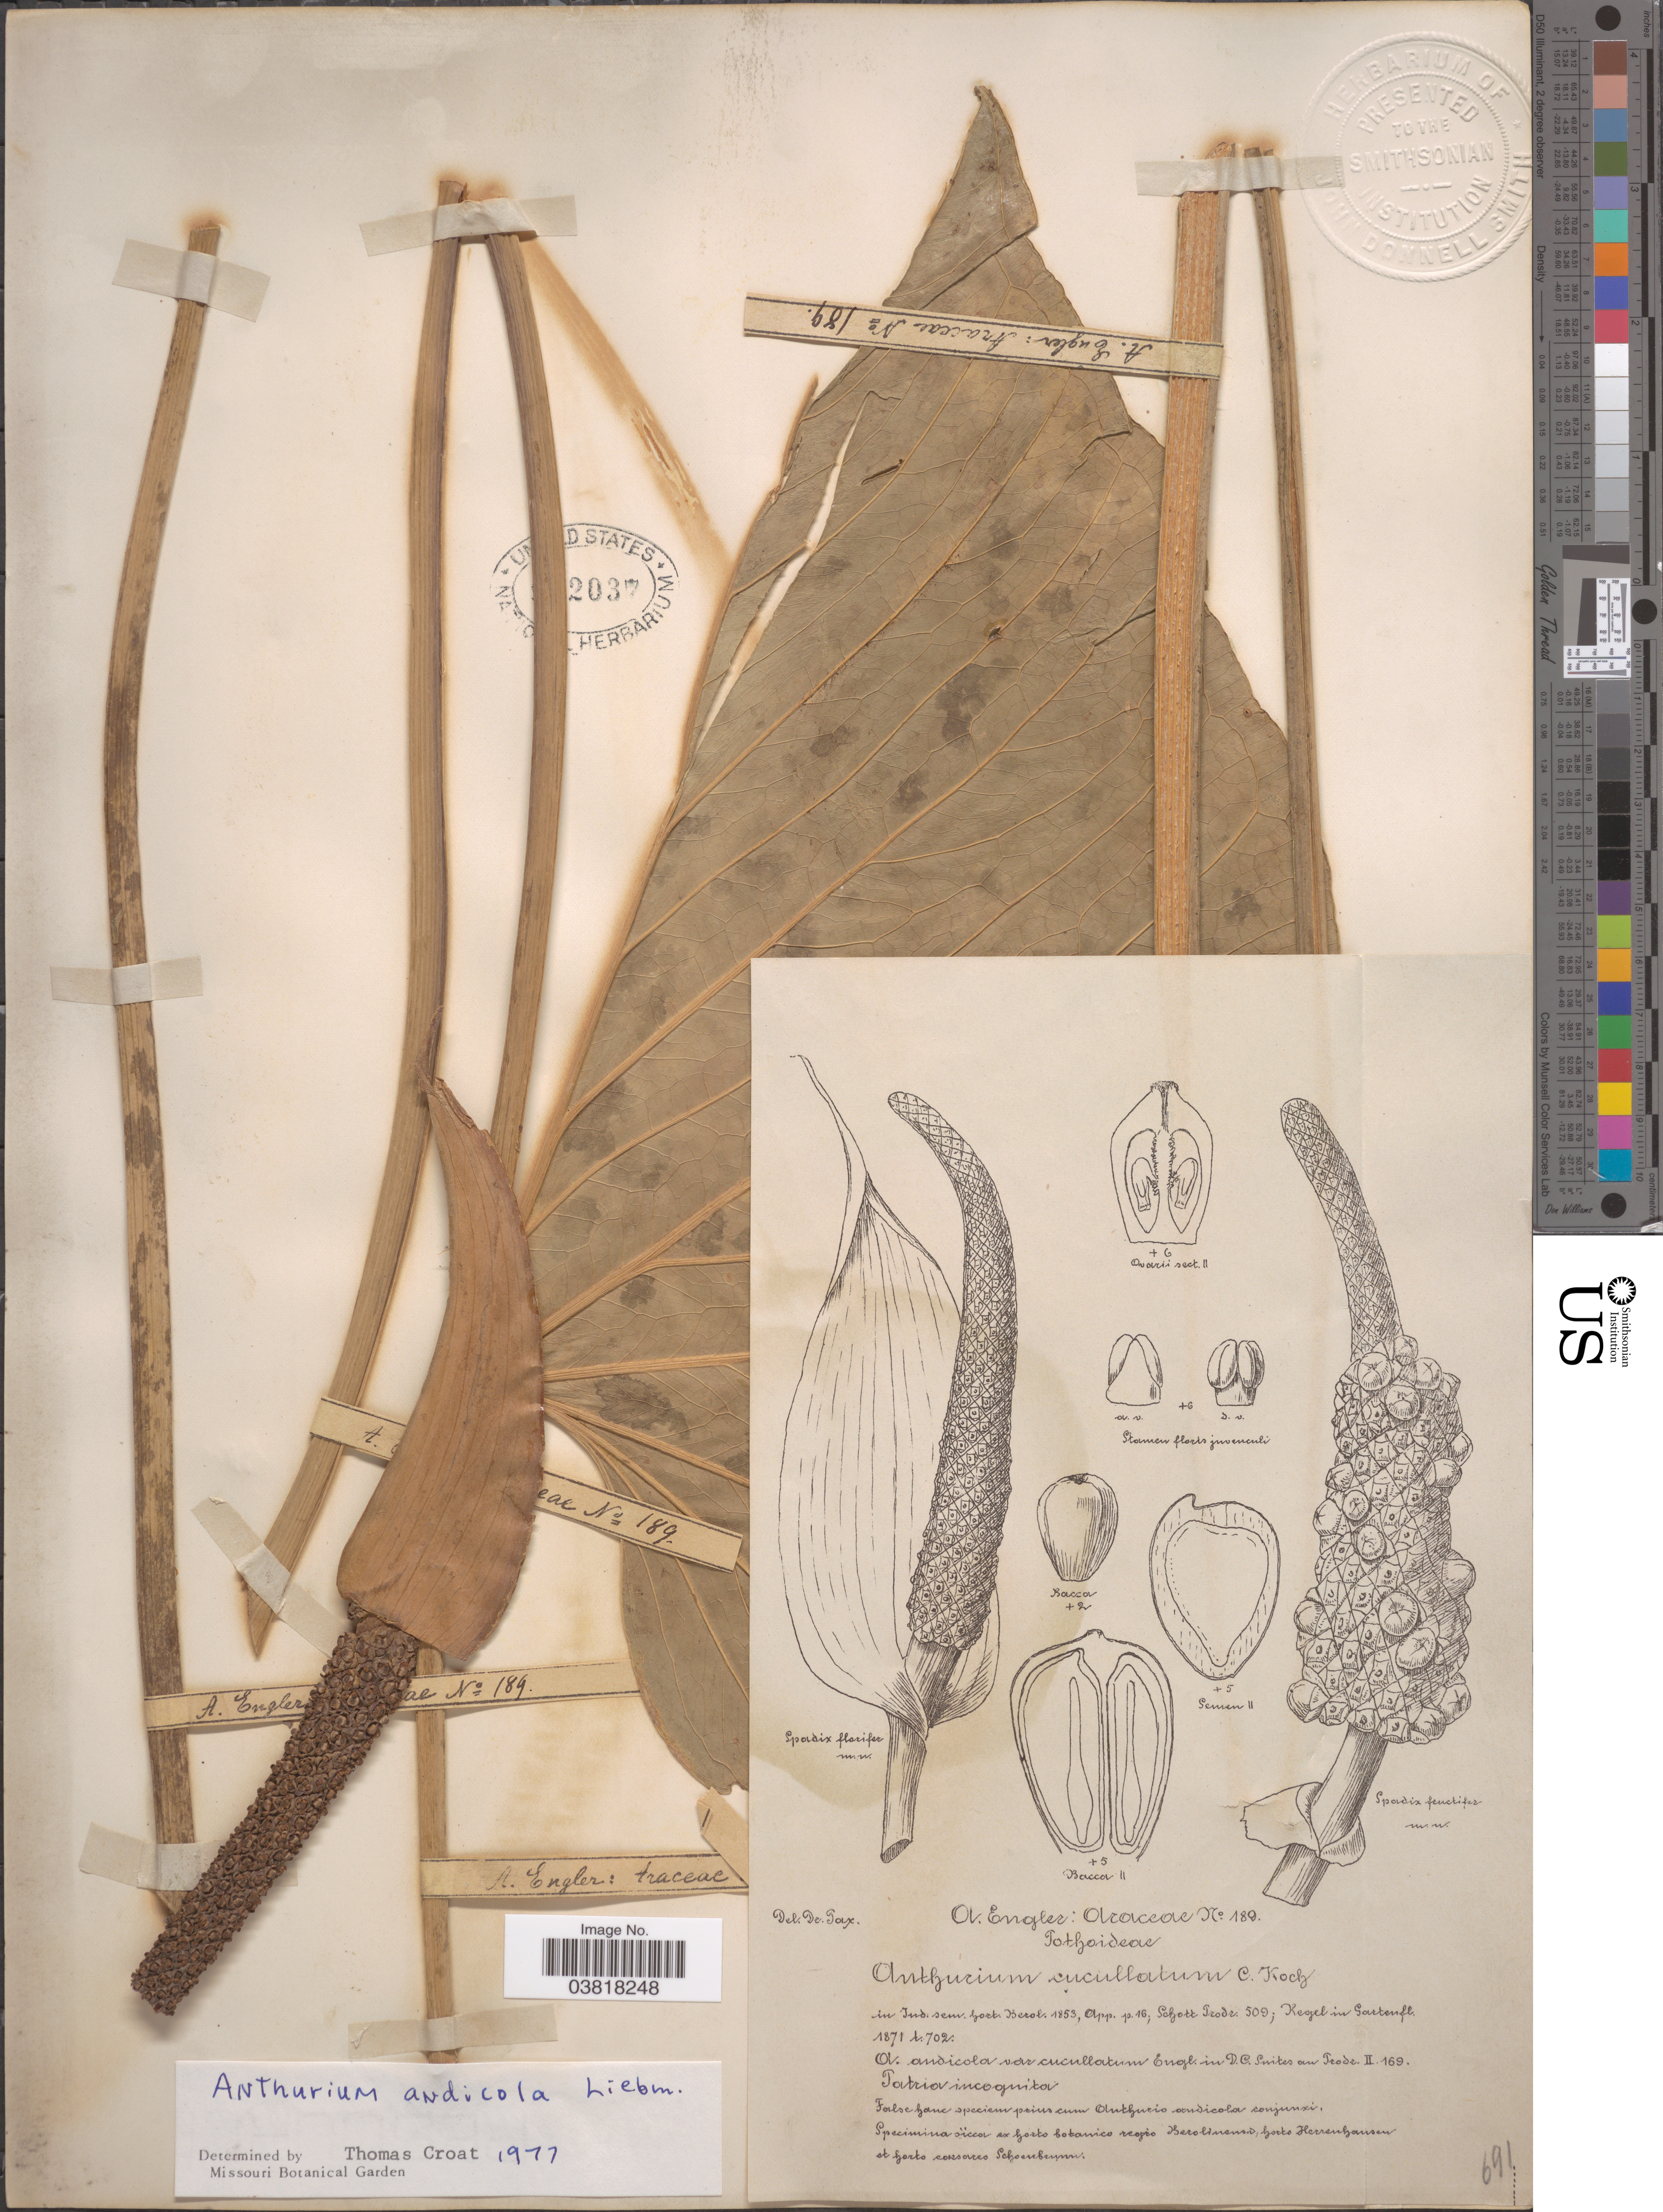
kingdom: Plantae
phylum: Tracheophyta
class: Liliopsida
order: Alismatales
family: Araceae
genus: Anthurium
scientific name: Anthurium andicola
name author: Liebm.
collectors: A. Engler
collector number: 189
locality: Ex horto botanico regio Berolinesis, horto Herrenhausen et horto caesareo [interpreted] Schoenbrunn.